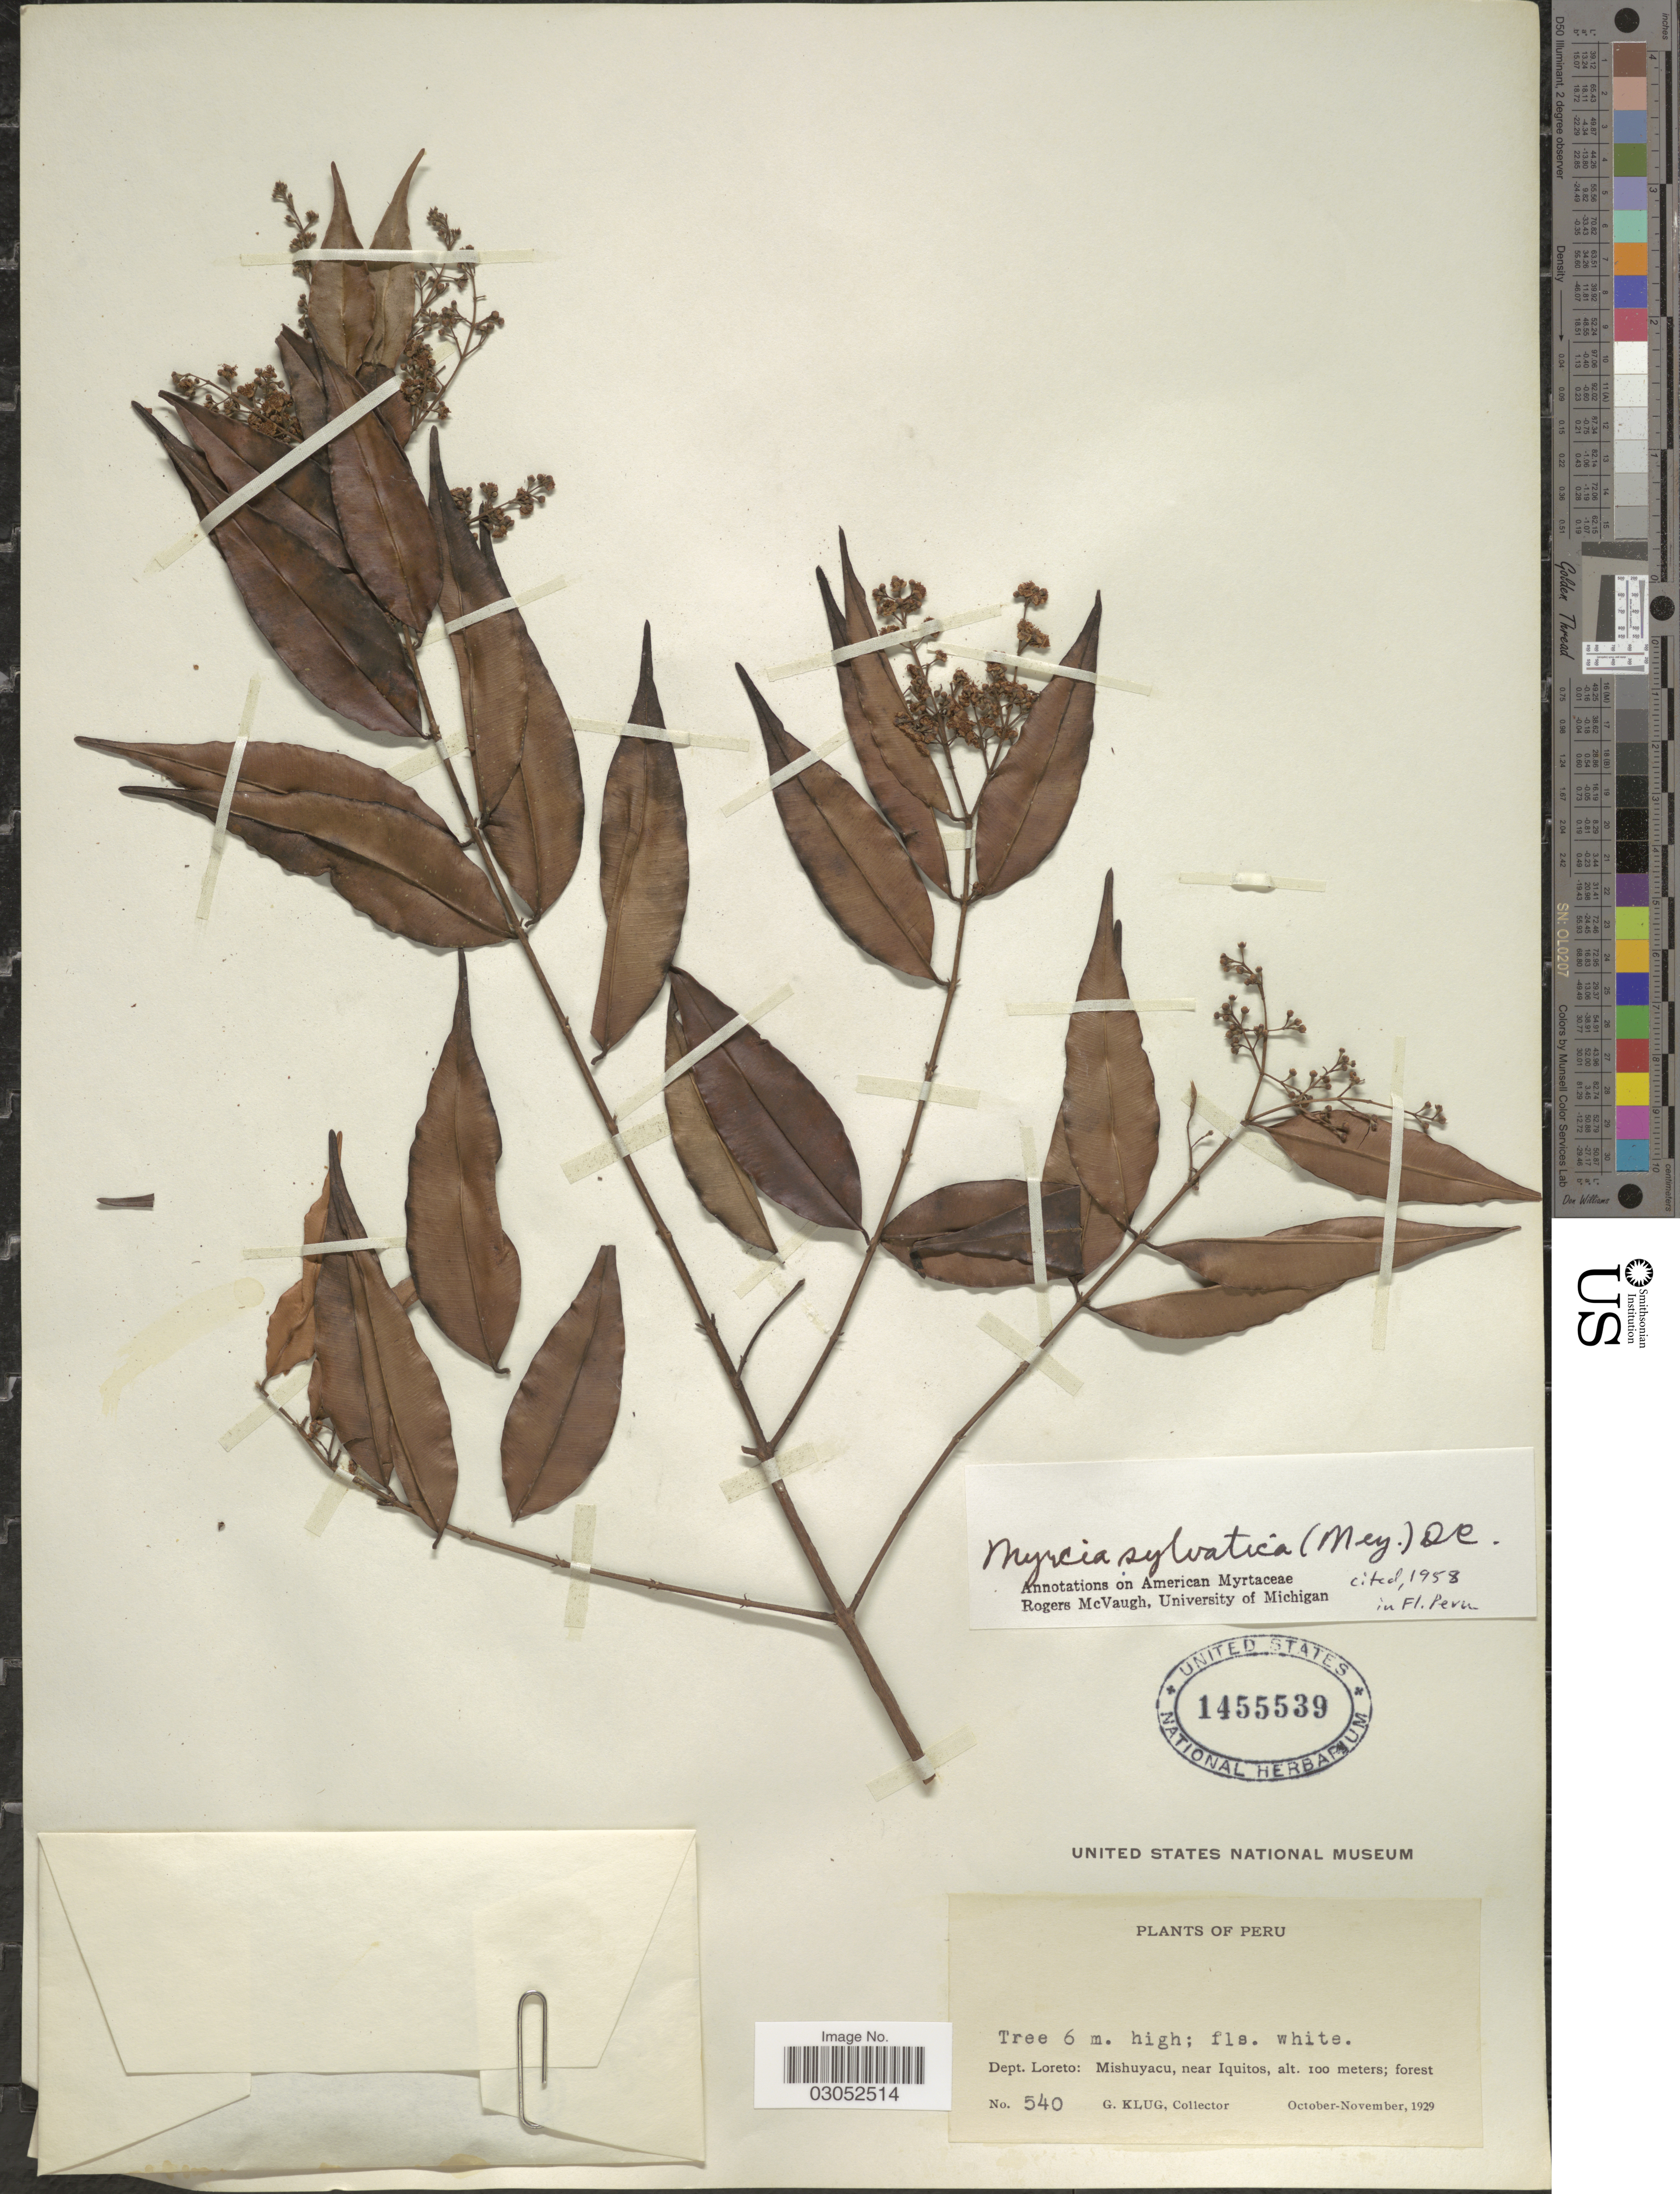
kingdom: Plantae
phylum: Tracheophyta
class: Magnoliopsida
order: Myrtales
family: Myrtaceae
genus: Myrcia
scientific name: Myrcia sylvatica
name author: (G. Mey.) DC.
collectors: G. Klug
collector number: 540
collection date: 1929-10/1929-11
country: Peru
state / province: Loreto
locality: Dept. Loreto: Mishuyacu, near Iquitos.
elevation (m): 100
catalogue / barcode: US 1455539